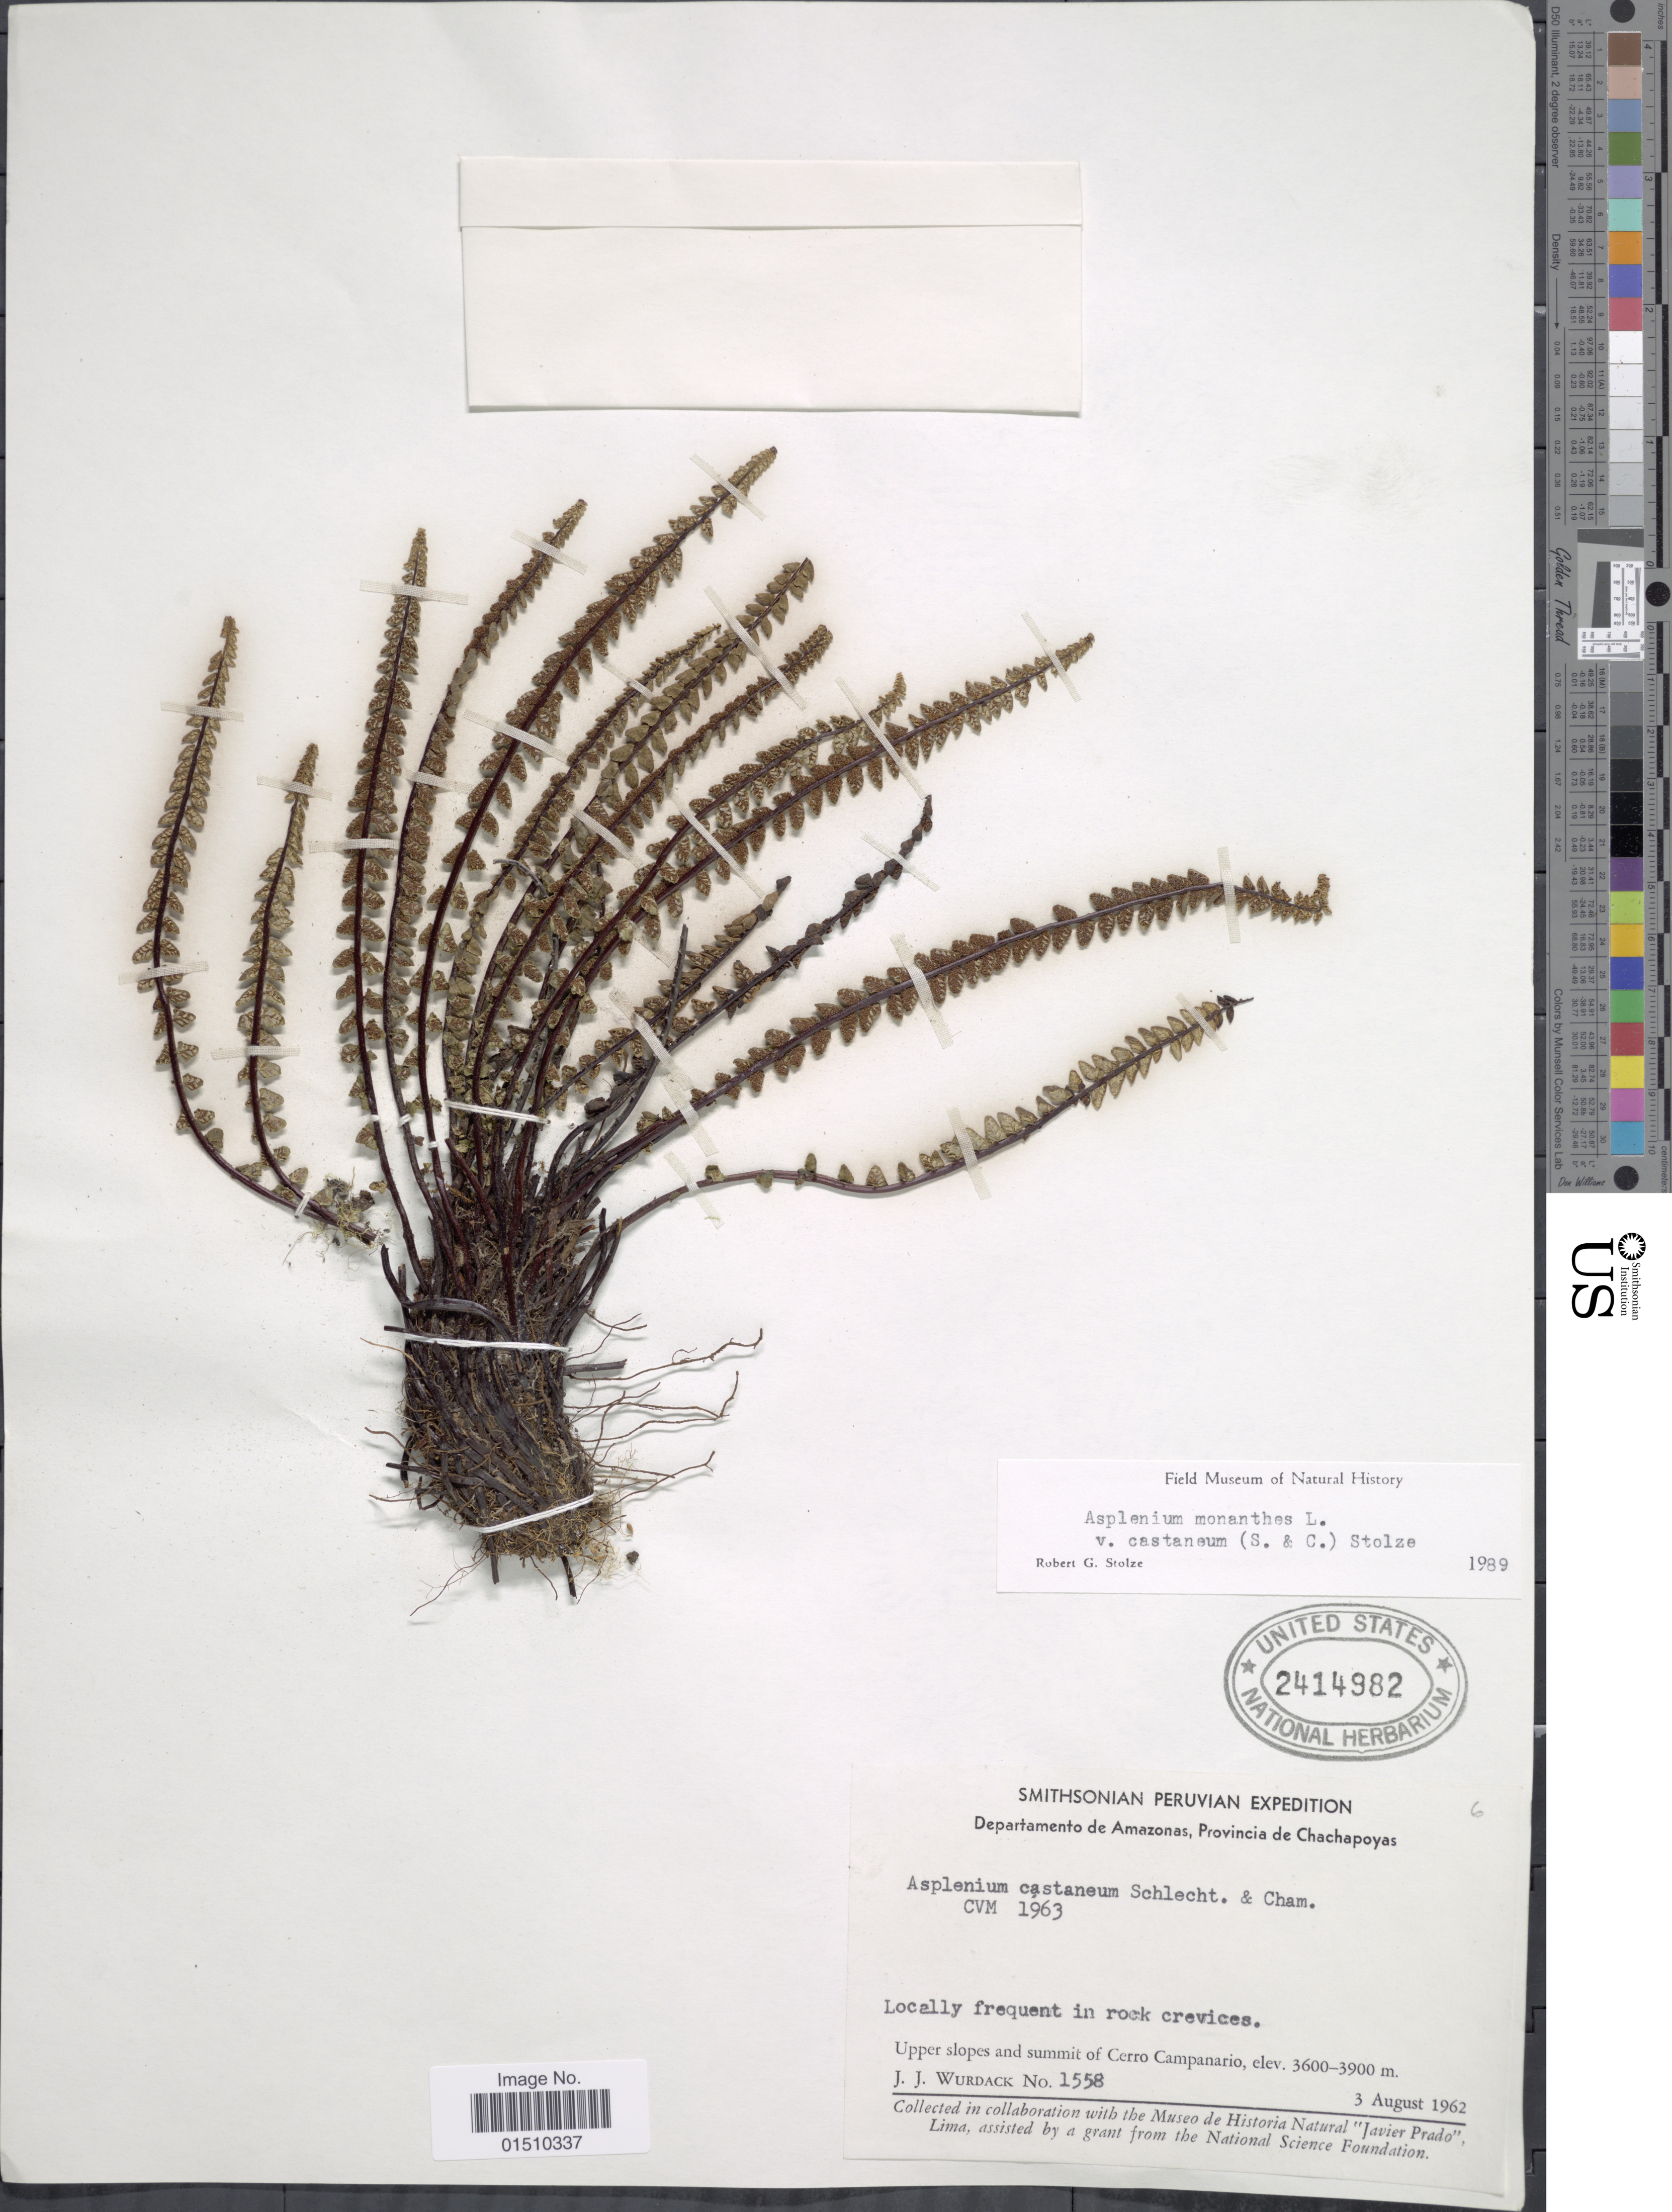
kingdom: Plantae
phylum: Tracheophyta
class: Polypodiopsida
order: Polypodiales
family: Aspleniaceae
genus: Asplenium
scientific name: Asplenium castaneum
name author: Schltdl. & Cham.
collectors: J. J. Wurdack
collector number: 1558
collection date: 1962-08-03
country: Peru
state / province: Amazonas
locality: Peruvian, Departamento de Amazonas, Provincia de Chachapoyas, Upper slopes and summit of Cerro Campanario.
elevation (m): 3600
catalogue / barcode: US 2414982